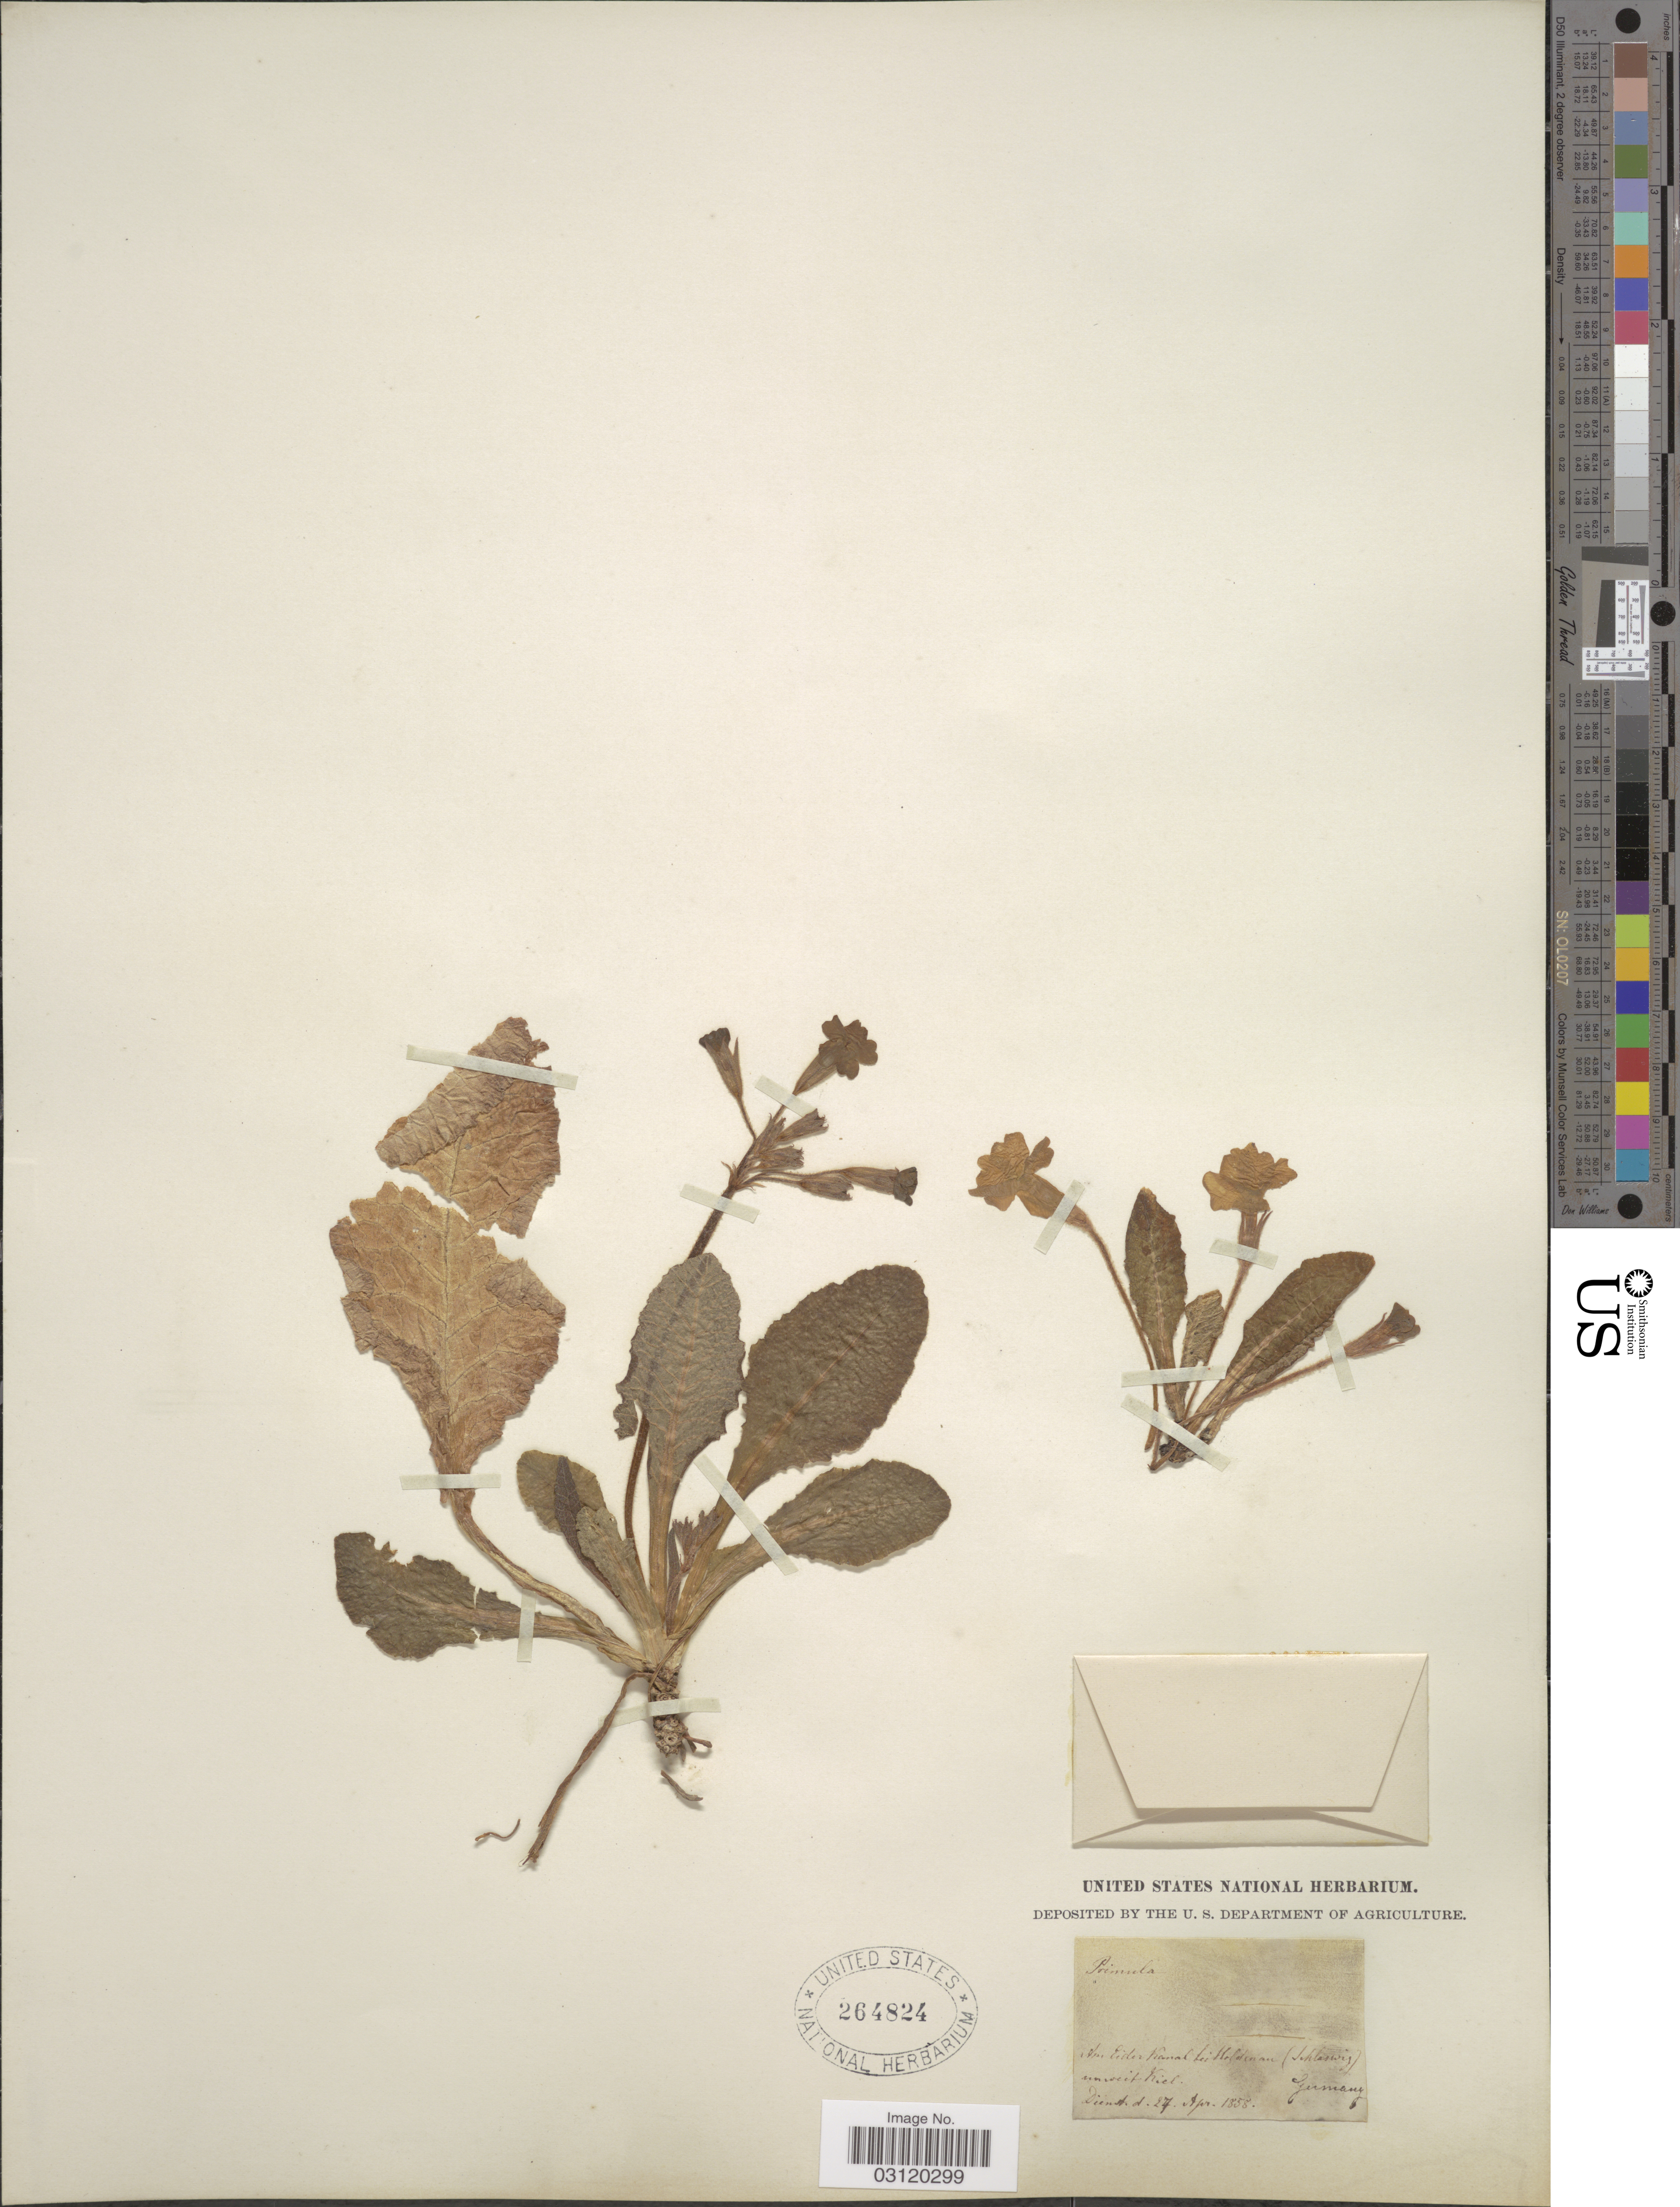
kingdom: Plantae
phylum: Tracheophyta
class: Magnoliopsida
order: Ericales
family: Primulaceae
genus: Primula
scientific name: Primula sp.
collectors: ex herb. United States National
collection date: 1858-04-27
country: Germany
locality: Am Eider Kanal [interpreted] bei Holdran [interpreted] (Schlewez) [interpreted]unweit Kiel.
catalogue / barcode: US 264824